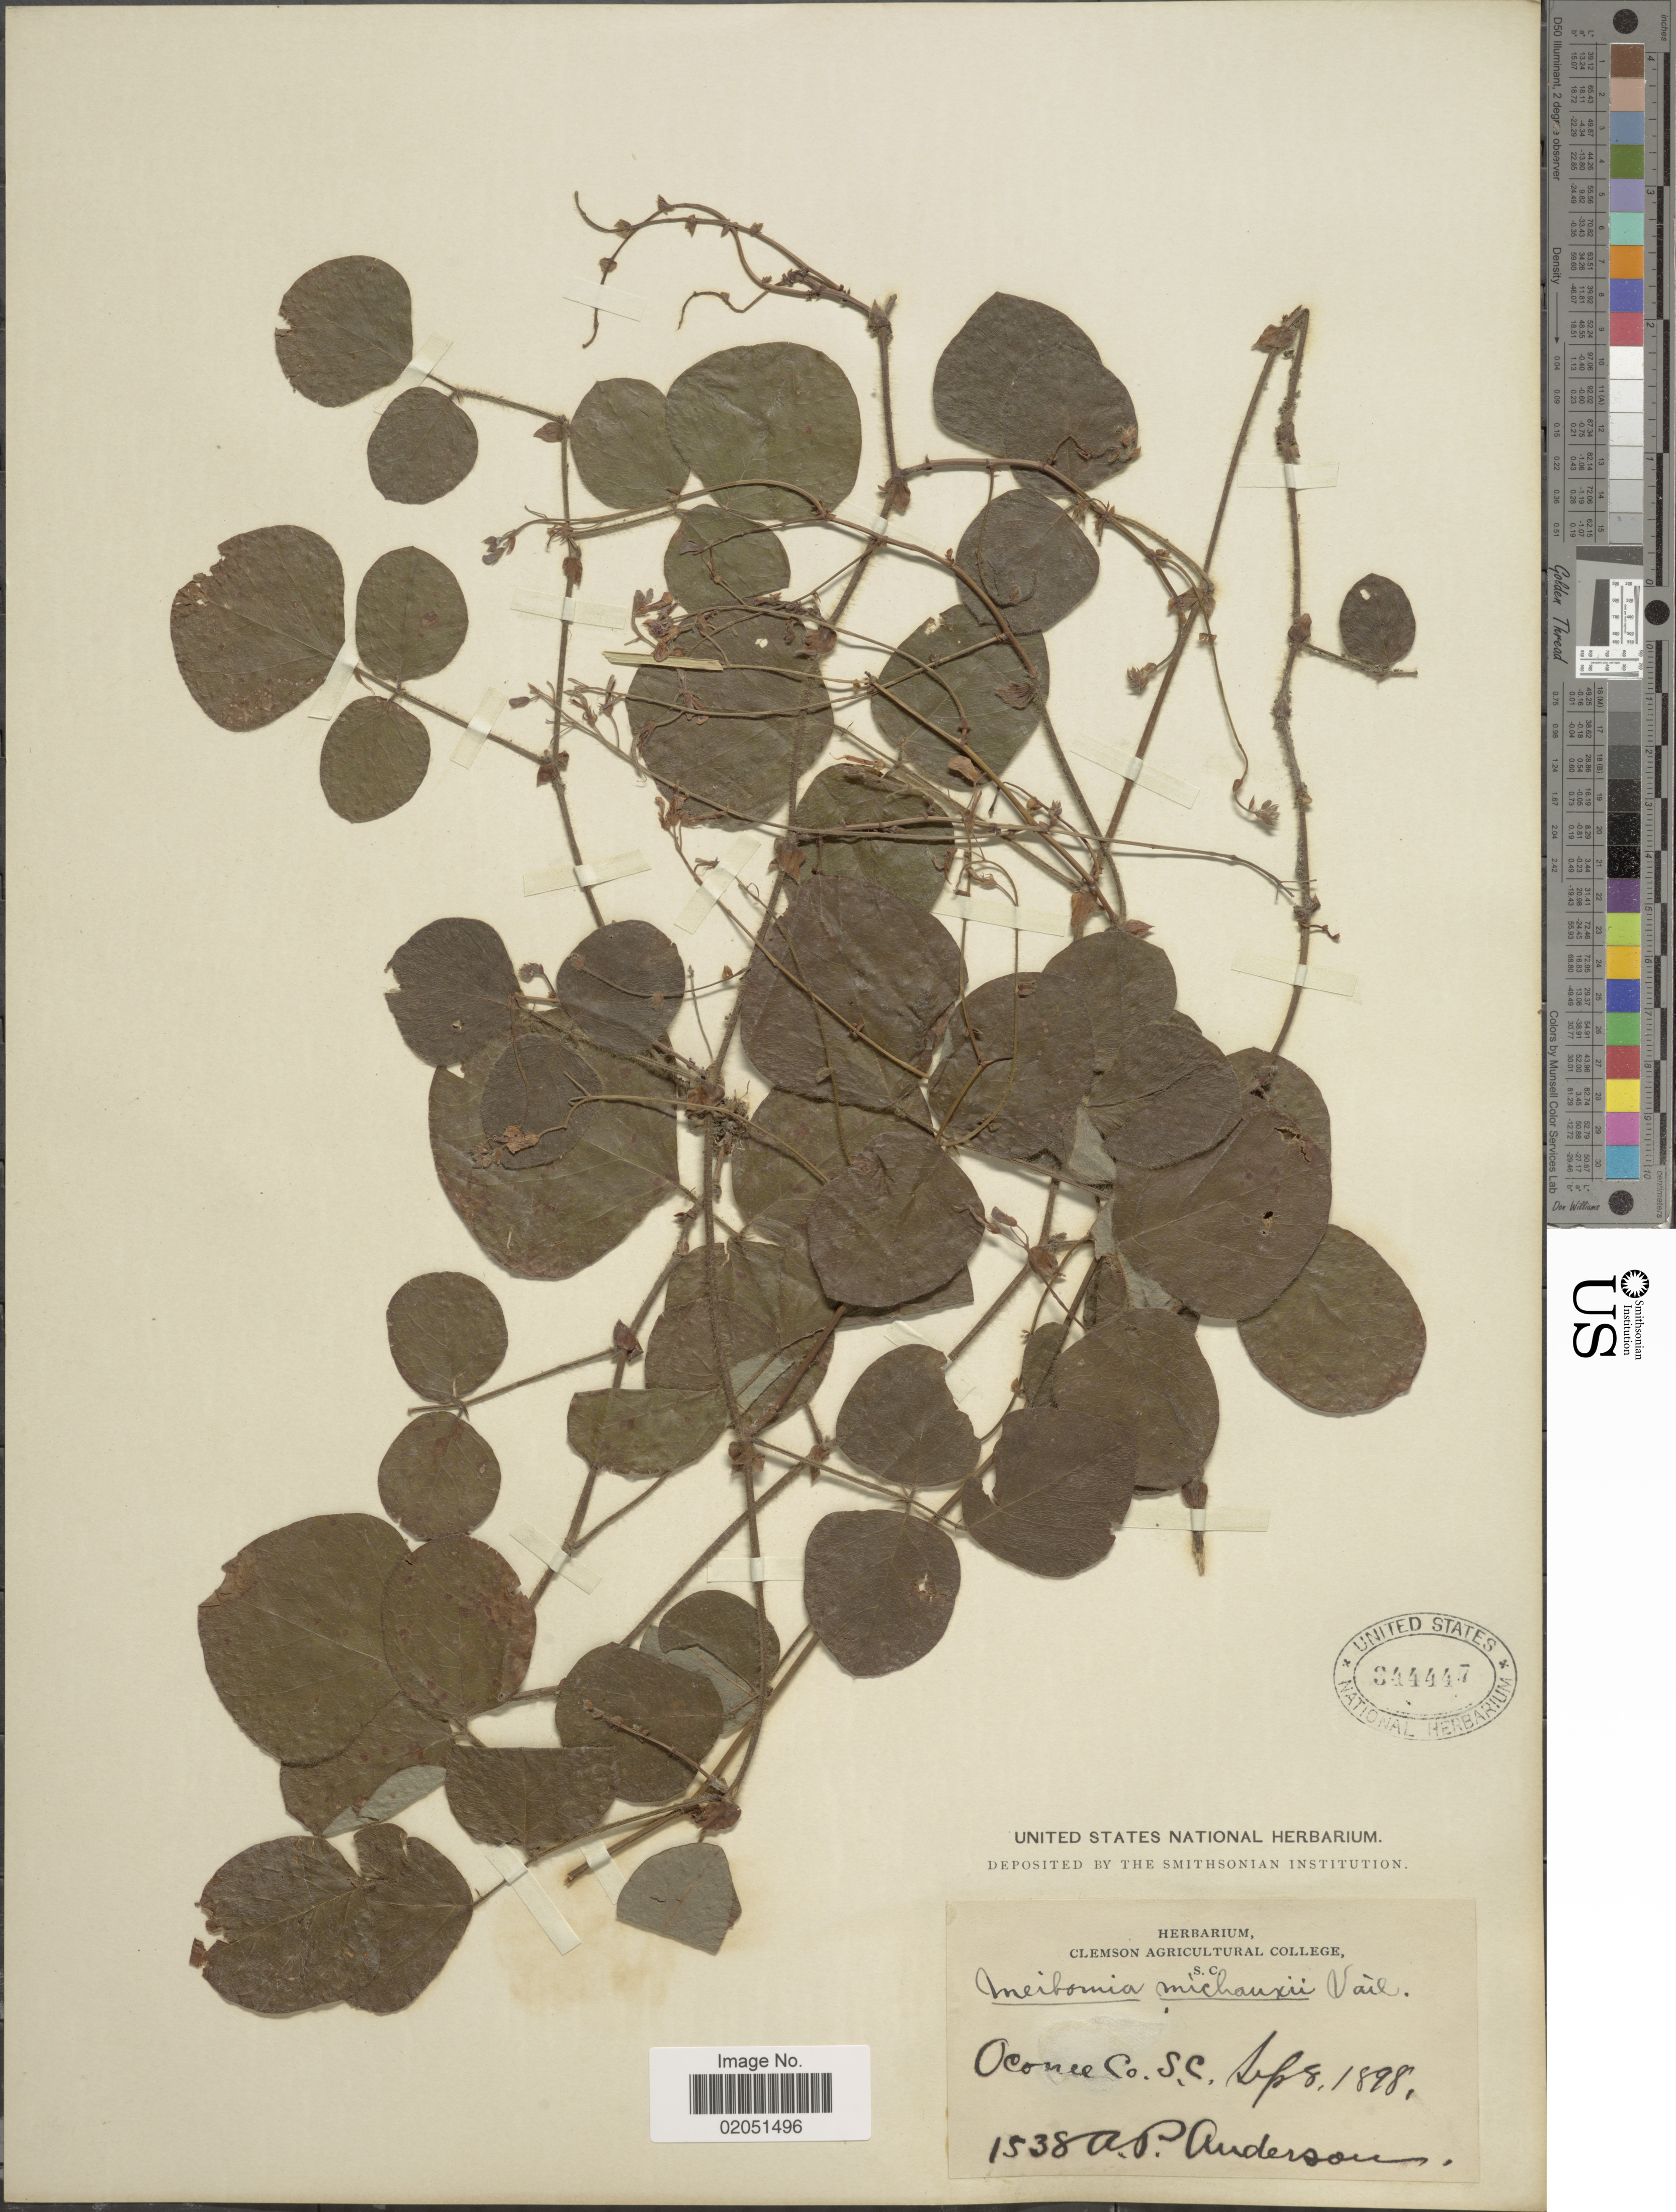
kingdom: Plantae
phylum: Tracheophyta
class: Magnoliopsida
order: Fabales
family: Fabaceae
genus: Desmodium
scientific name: Desmodium rotundifolium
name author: DC.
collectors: A. P. Anderson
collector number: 1538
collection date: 1898-09-08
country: United States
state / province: South Carolina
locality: Oconee Co.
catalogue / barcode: US 344447